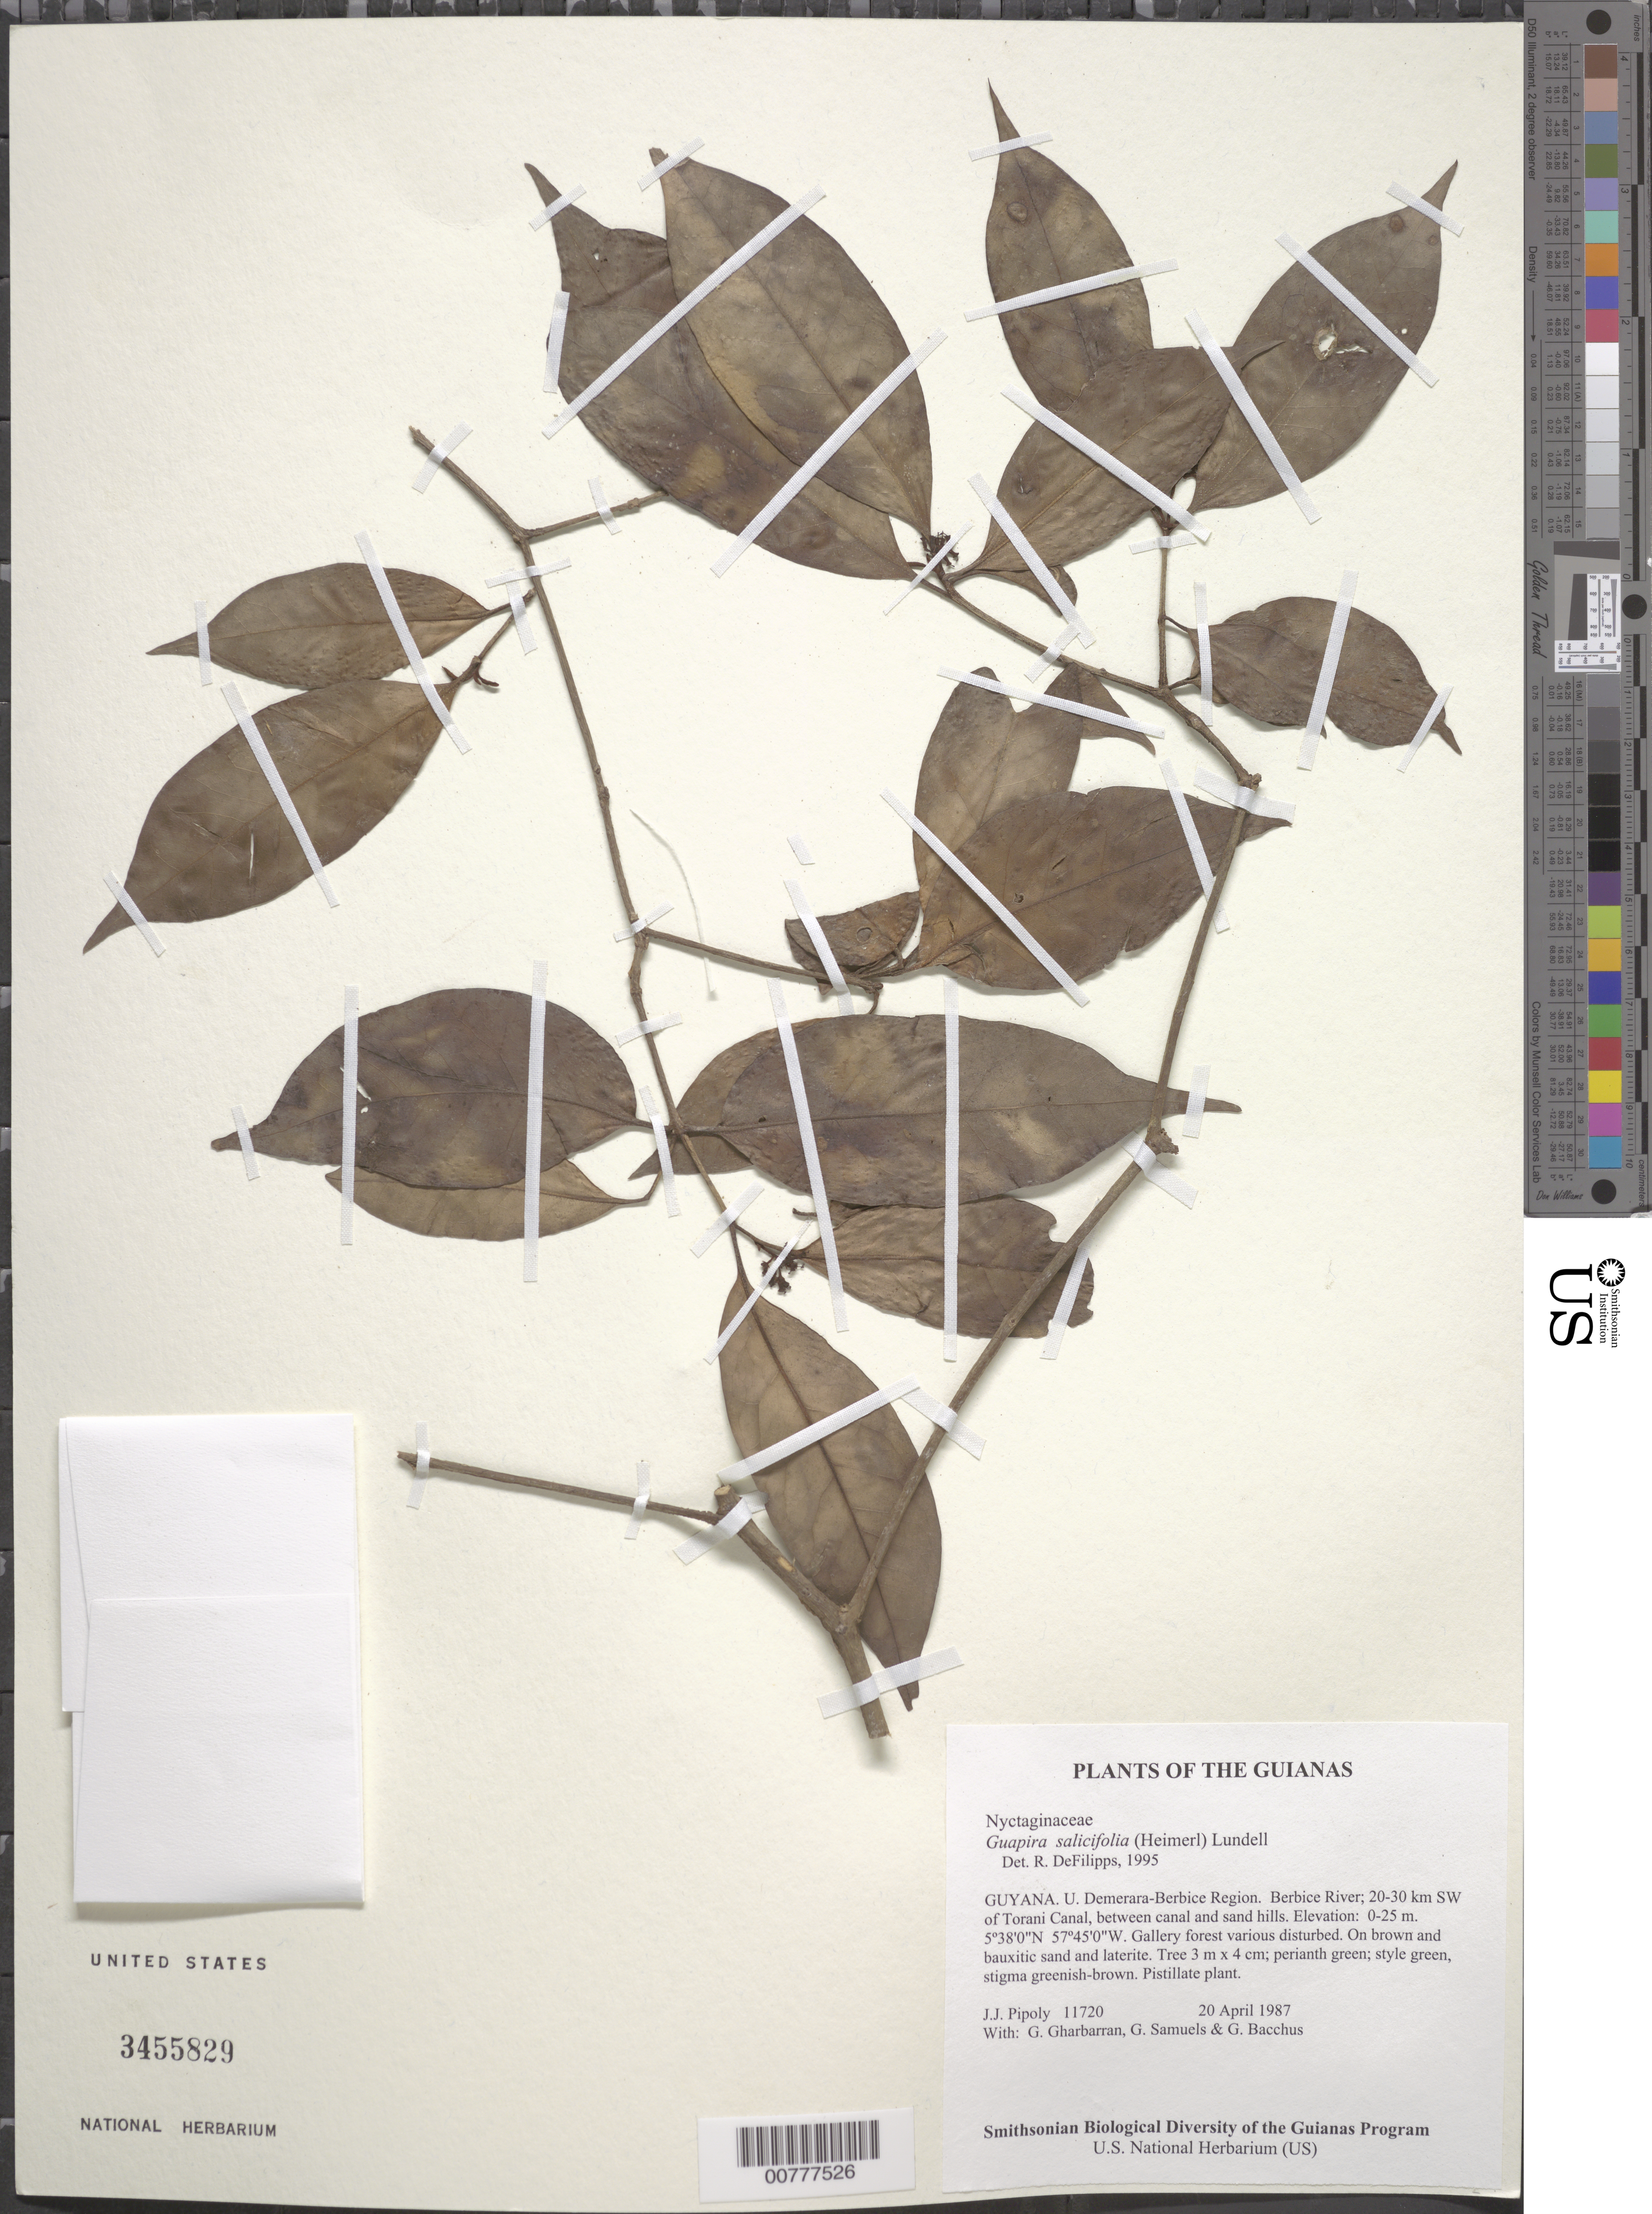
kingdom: Plantae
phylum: Tracheophyta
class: Magnoliopsida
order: Caryophyllales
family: Nyctaginaceae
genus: Guapira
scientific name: Guapira salicifolia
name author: (Heimerl) Lundell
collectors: J. J. Pipoly, G. Gharbarran, G. Samuels & G. Bacchus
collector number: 11720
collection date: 1987-04-20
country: Guyana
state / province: U. Demerara-Berbice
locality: U. Demerara-Berbice Region. Berbice River; 20-30 km SW of Torani Canal, between canal and sand hills.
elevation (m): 0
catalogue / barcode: US 3455829